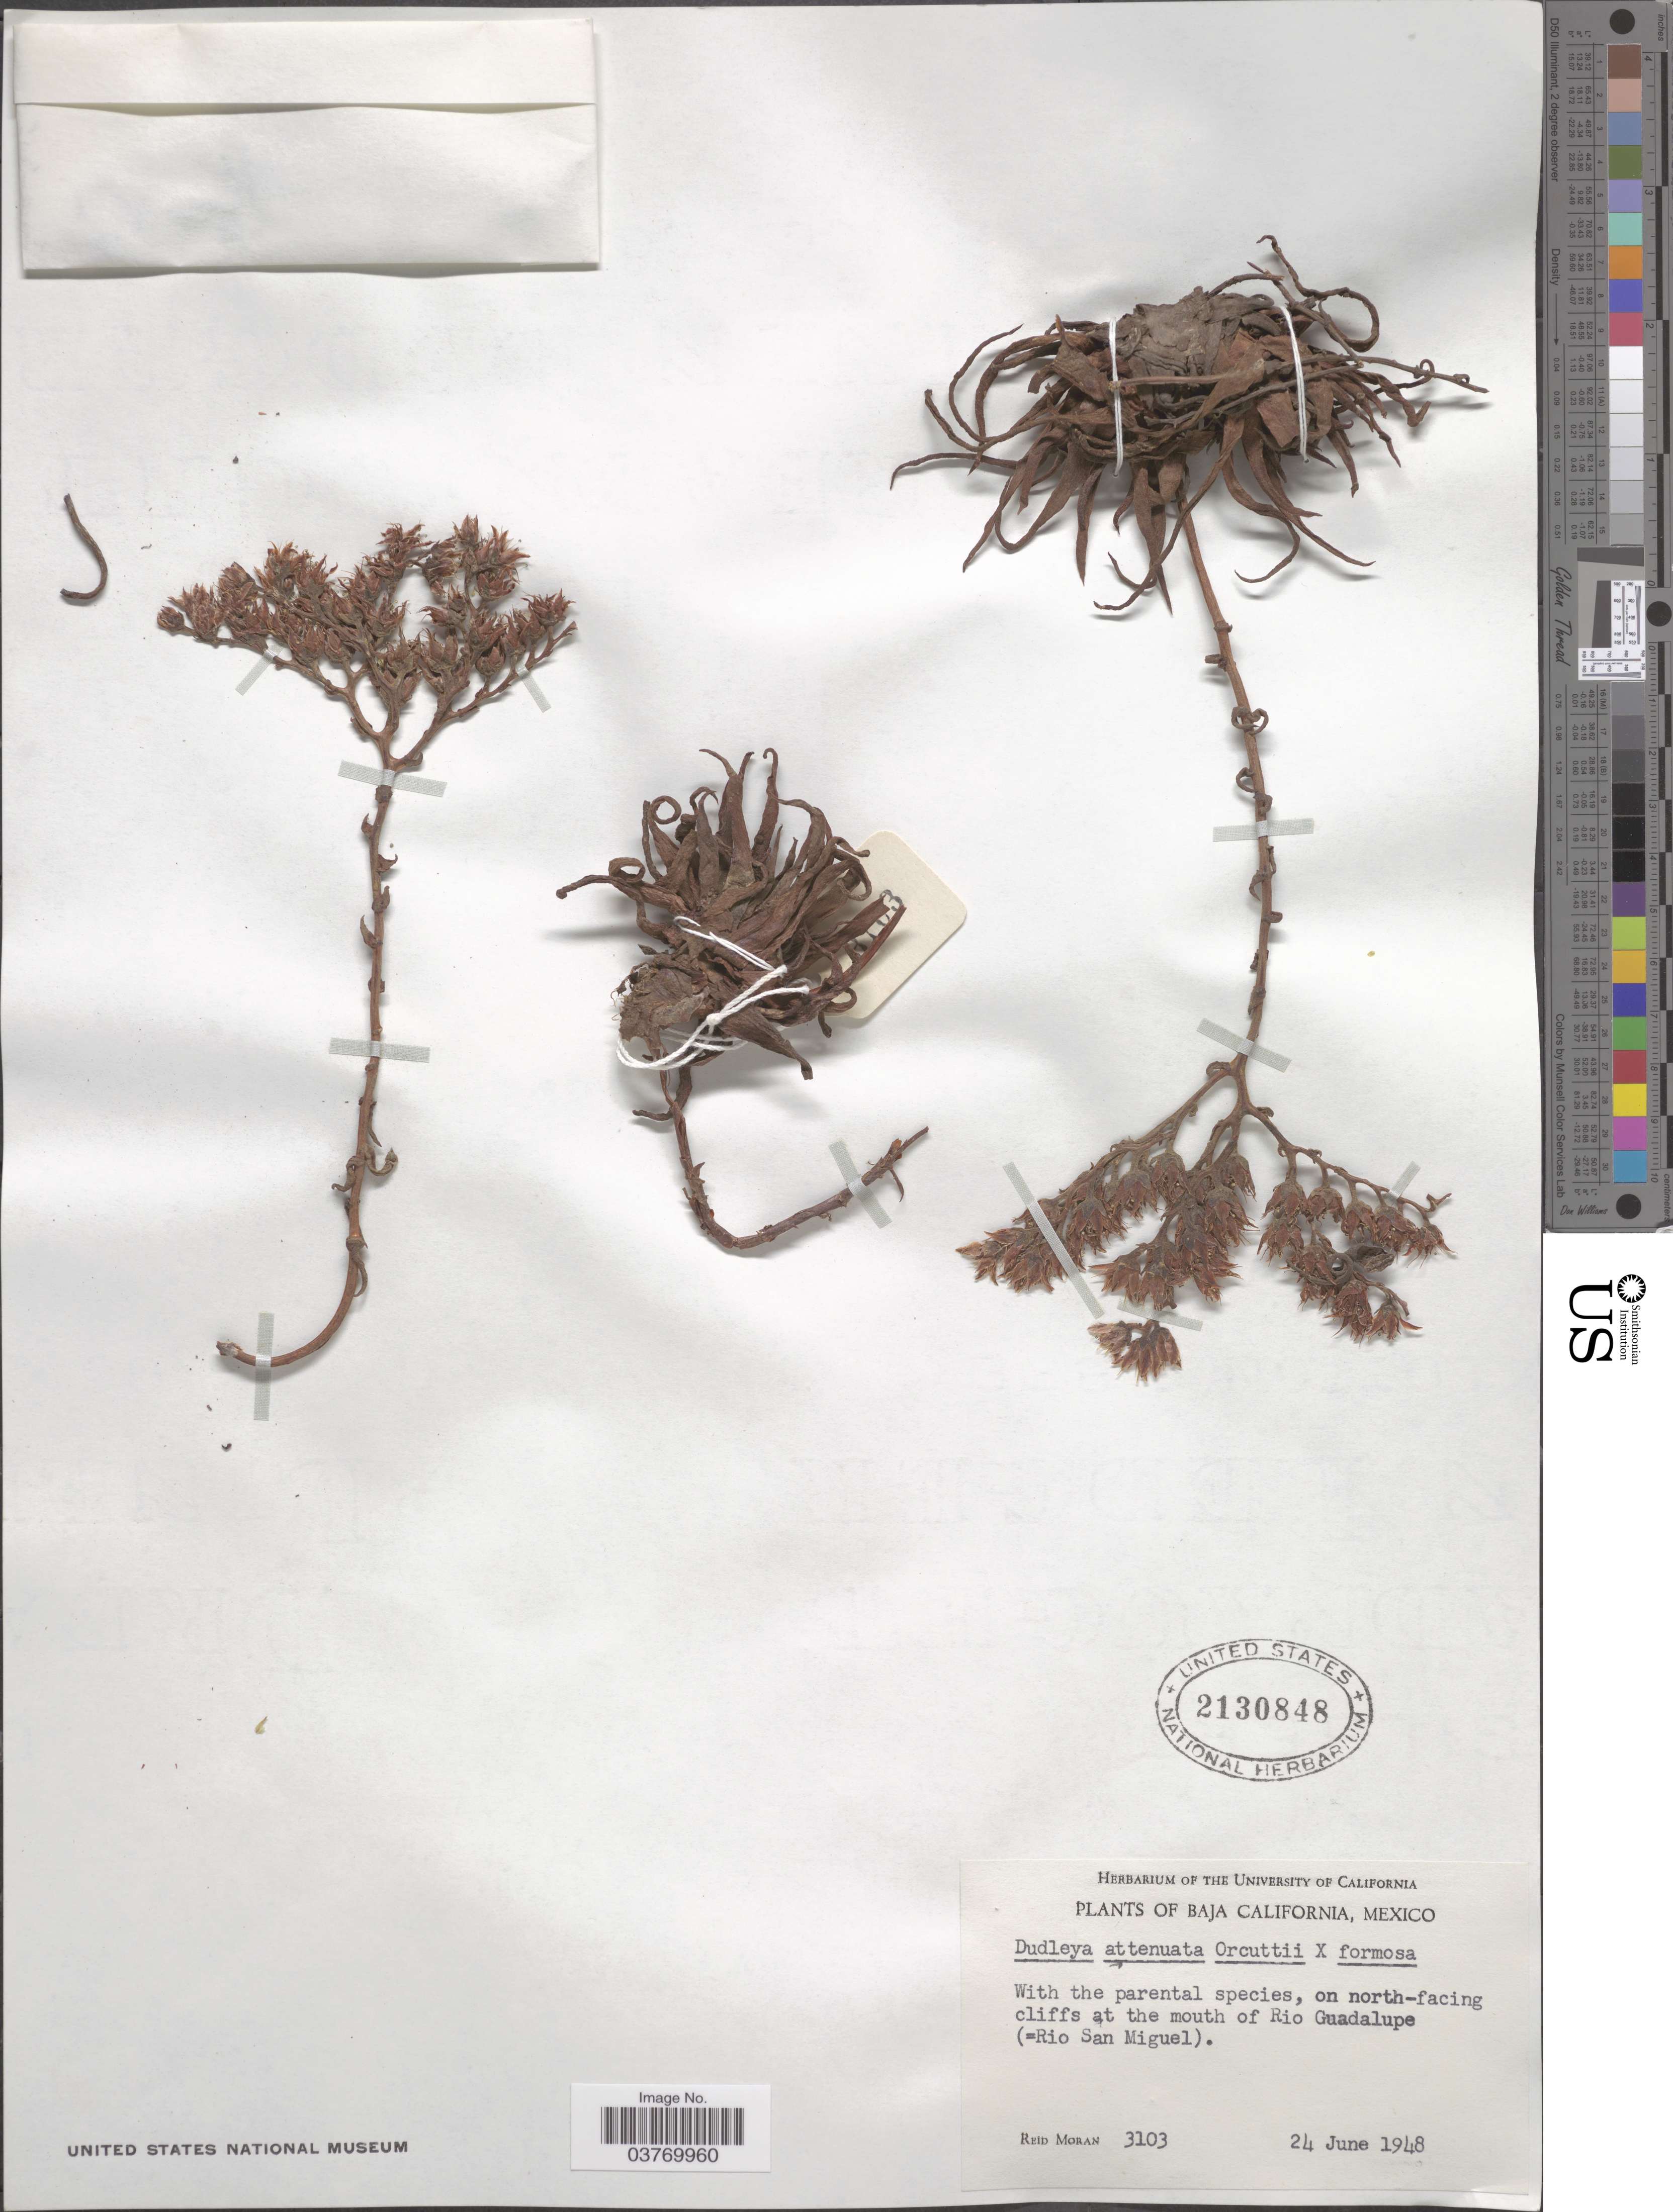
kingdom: Plantae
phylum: Tracheophyta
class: Magnoliopsida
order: Saxifragales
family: Crassulaceae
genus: Dudleya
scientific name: Dudleya attenuata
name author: (S. Watson) Moran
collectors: R. V. Moran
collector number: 3103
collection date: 1948-06-24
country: Mexico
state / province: Baja California Norte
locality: On north-facing cliffs at the mouth of Rio Guadalupe (=Rio San Miguel).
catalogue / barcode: US 2130848